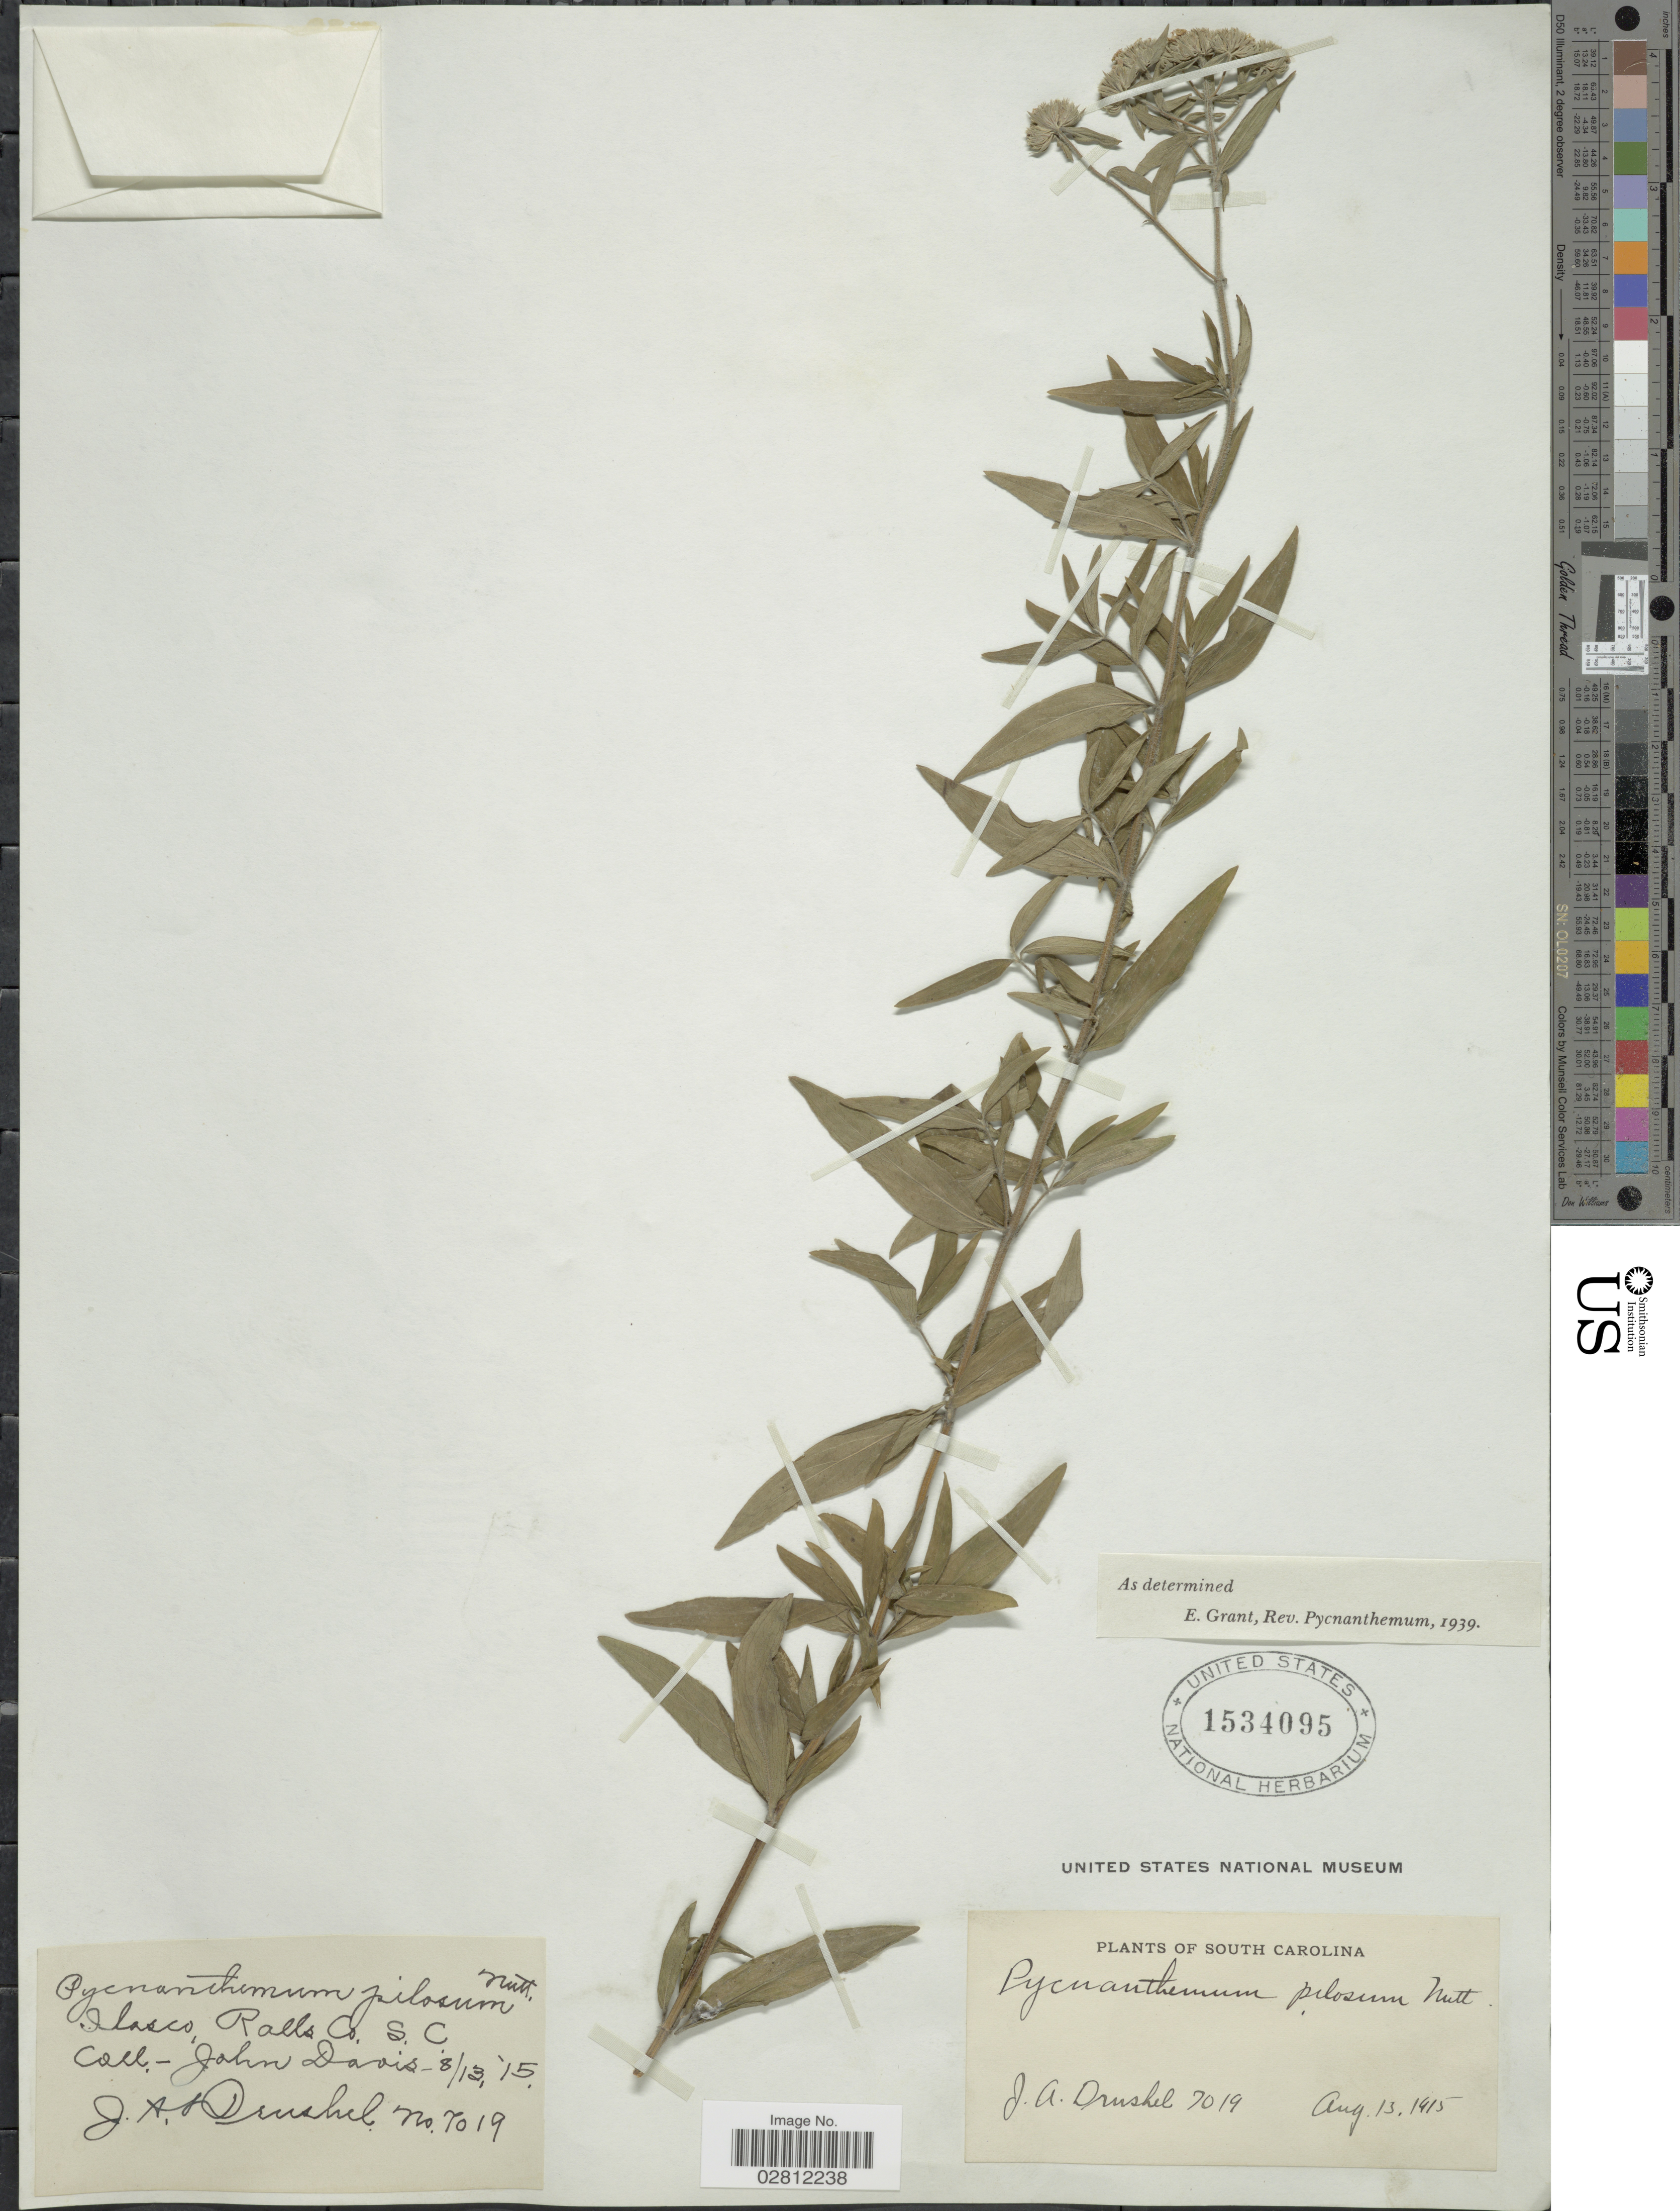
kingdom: Plantae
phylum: Tracheophyta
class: Magnoliopsida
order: Lamiales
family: Lamiaceae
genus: Pycnanthemum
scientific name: Pycnanthemum pilosum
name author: Nutt.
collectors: J. Davis & J. A. Drushel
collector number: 7019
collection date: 1915-08-13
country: United States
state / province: South Carolina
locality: Ilasco, Rolls.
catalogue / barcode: US 1534095